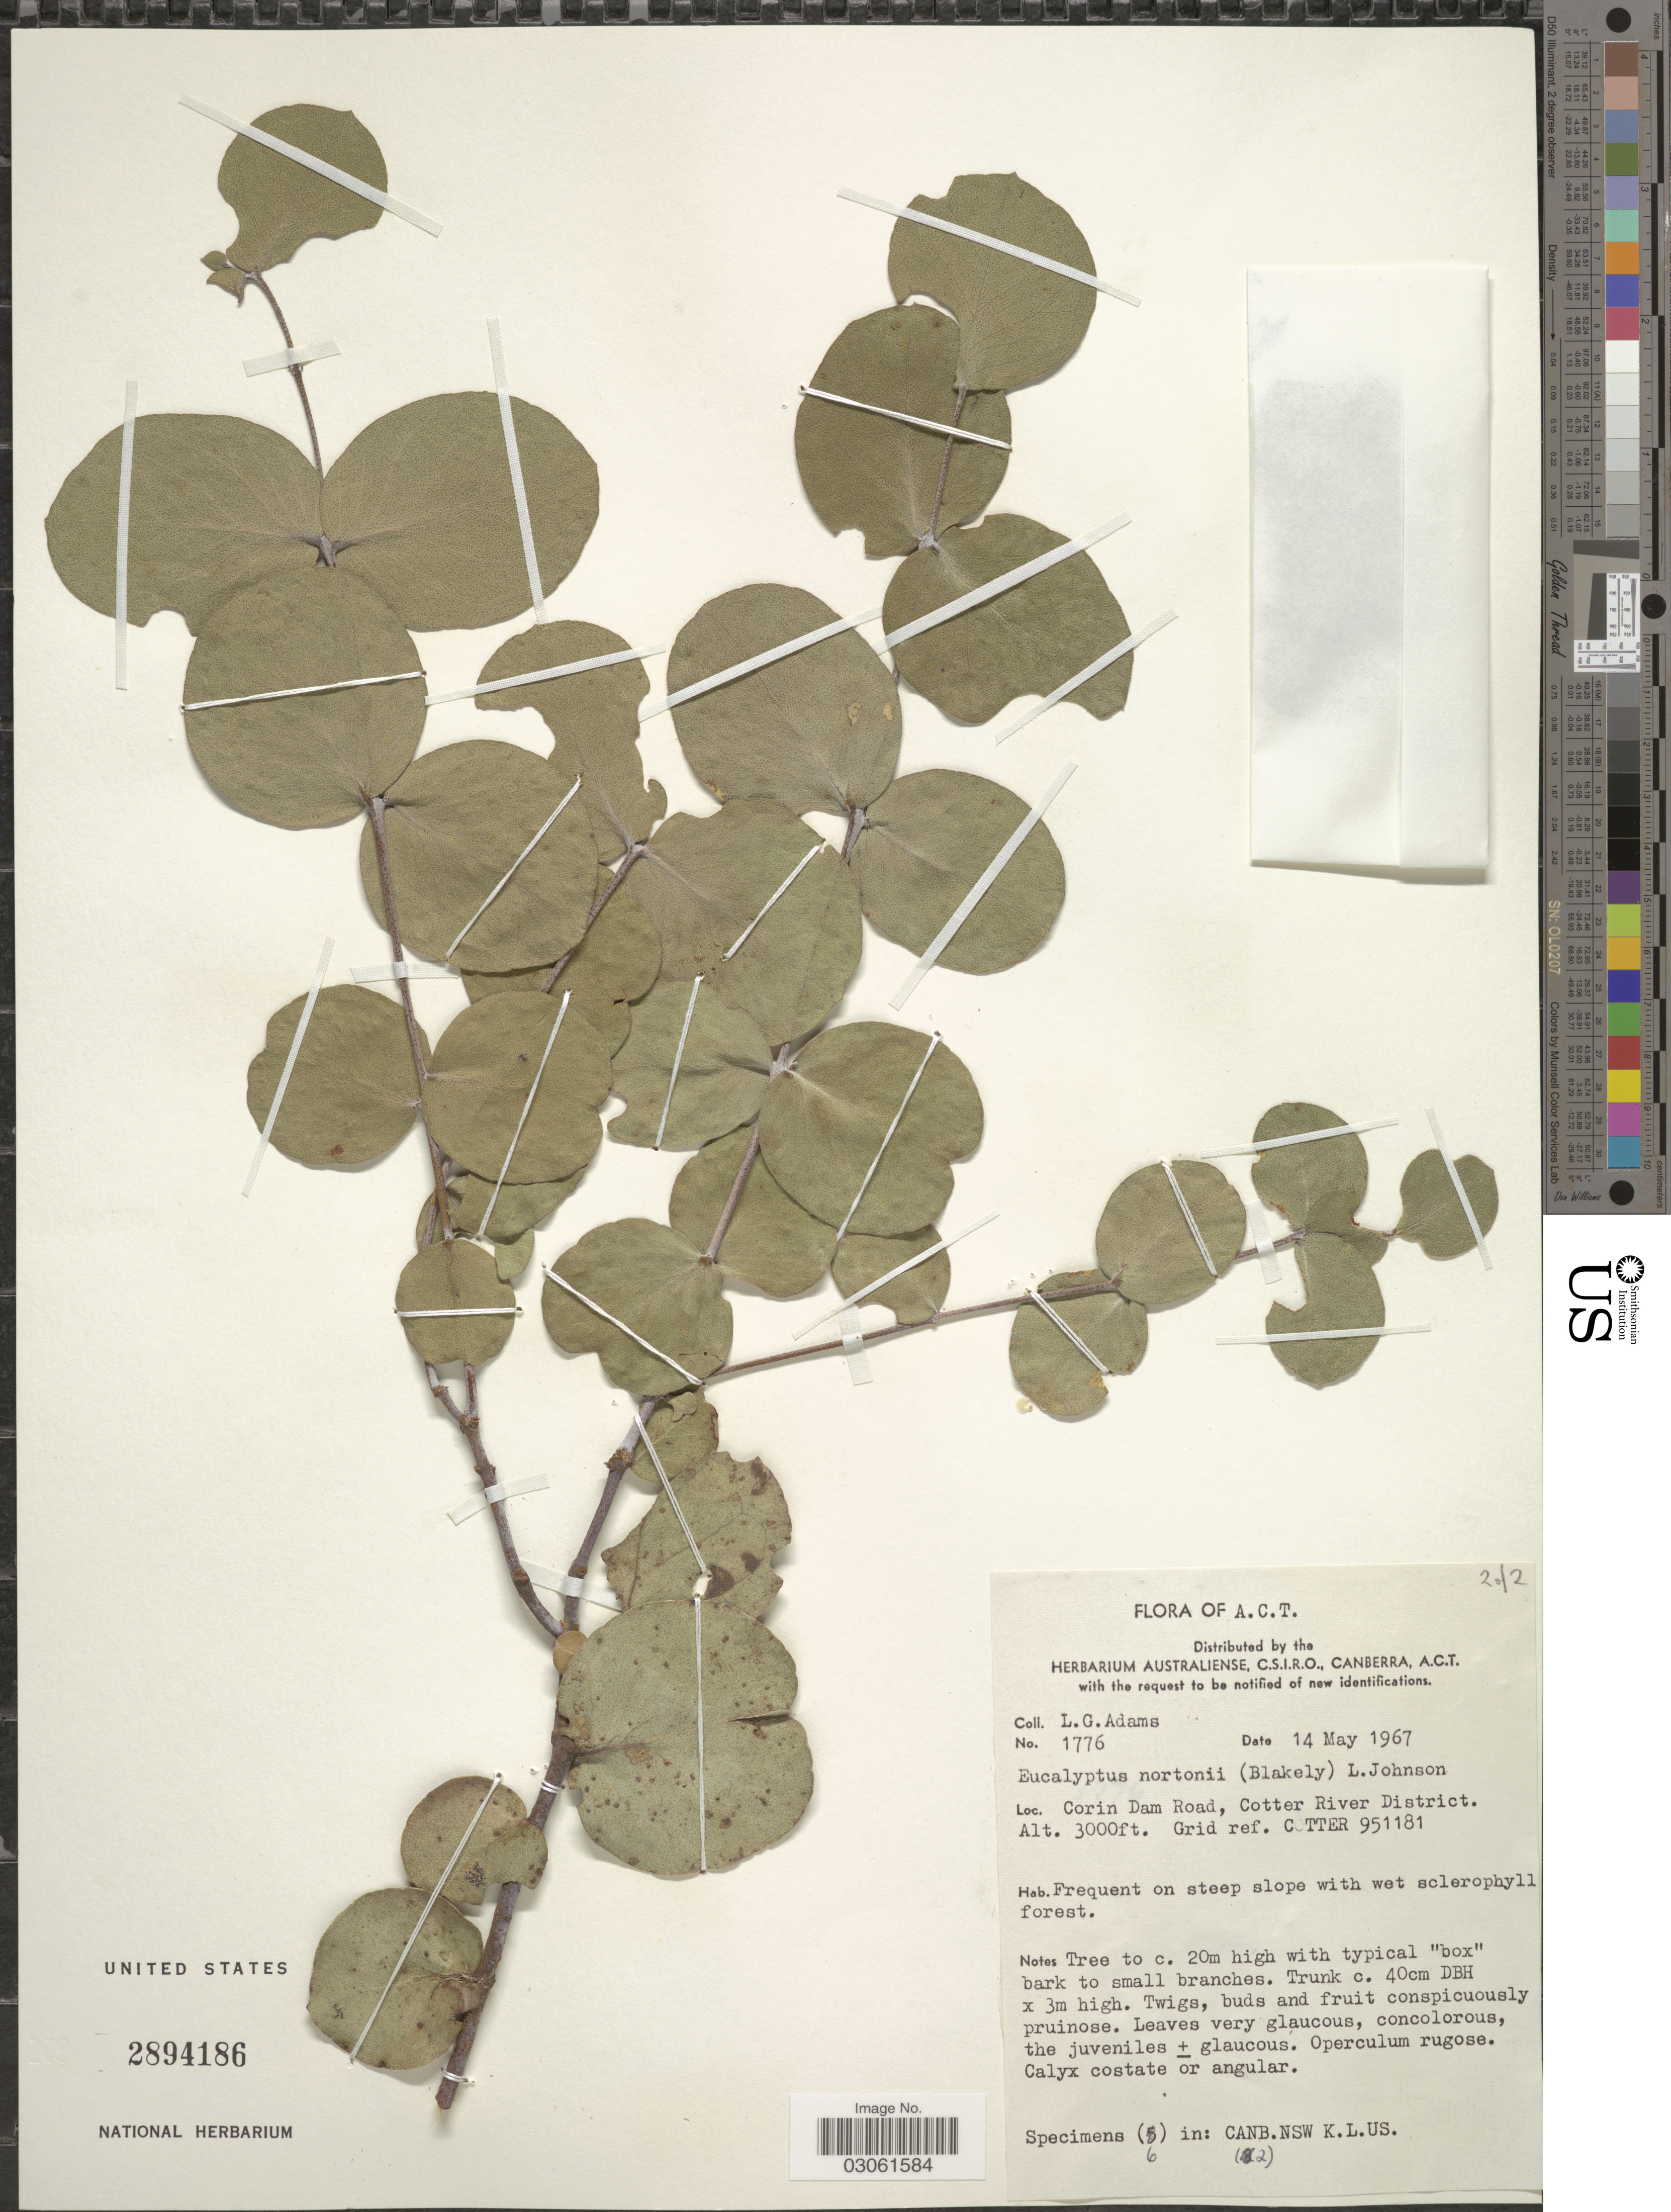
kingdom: Plantae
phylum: Tracheophyta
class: Magnoliopsida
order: Myrtales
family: Myrtaceae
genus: Eucalyptus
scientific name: Eucalyptus nortonii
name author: (Blakely) L.A.S. Johnson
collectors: L. G. Adams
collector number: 1776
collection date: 1967-05-14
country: Australia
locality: A. C. T. Corin Dam Road, Cotter River District. Grid ref. Cotter 951181.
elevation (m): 914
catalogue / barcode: US 2894186